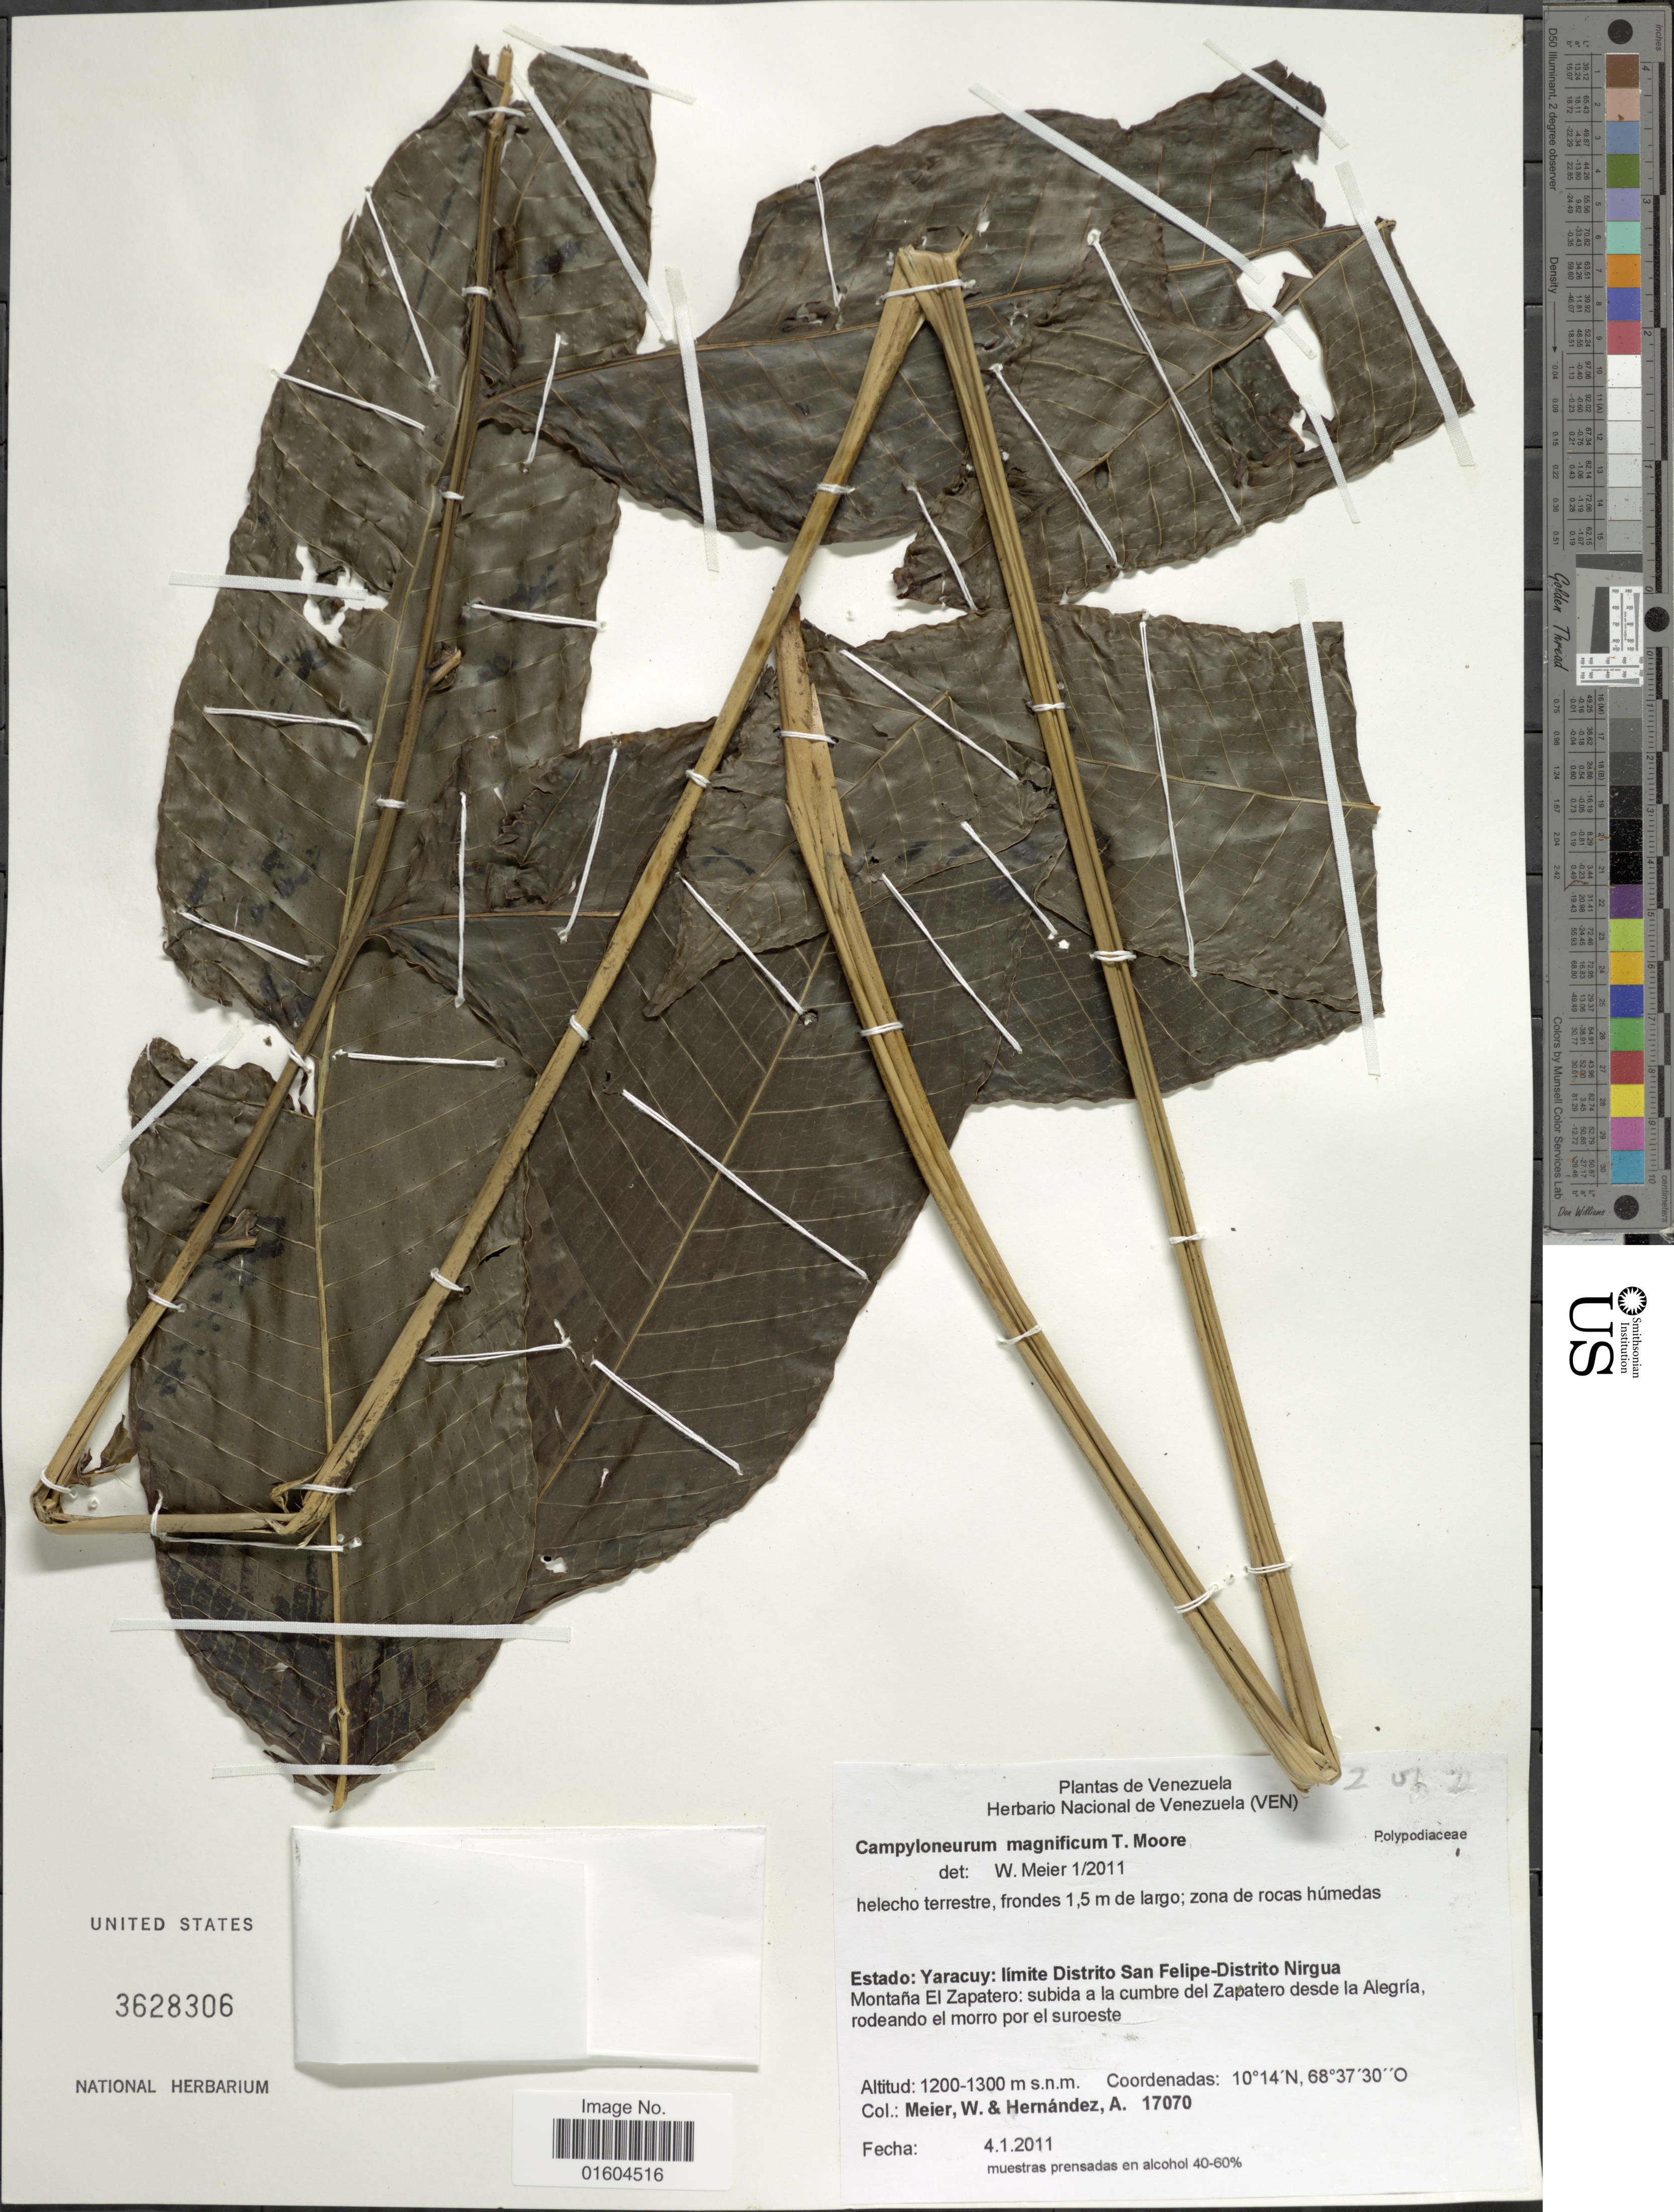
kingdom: Plantae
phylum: Tracheophyta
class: Polypodiopsida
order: Polypodiales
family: Polypodiaceae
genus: Campyloneurum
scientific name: Campyloneurum magnificum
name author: T. Moore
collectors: W. Meier & A. Hernandez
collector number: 17070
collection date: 2011-01-04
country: Venezuela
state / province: Yaracuy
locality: Venezuela. Estado: Yaracuy: limite Distrito San Felipe-Distrito Nirgua. Montaña El Zapatero: subida a la cumbre del Zapatero desde la Alegria rodeando el morro por el suroeste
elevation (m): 1200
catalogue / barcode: US 3628306